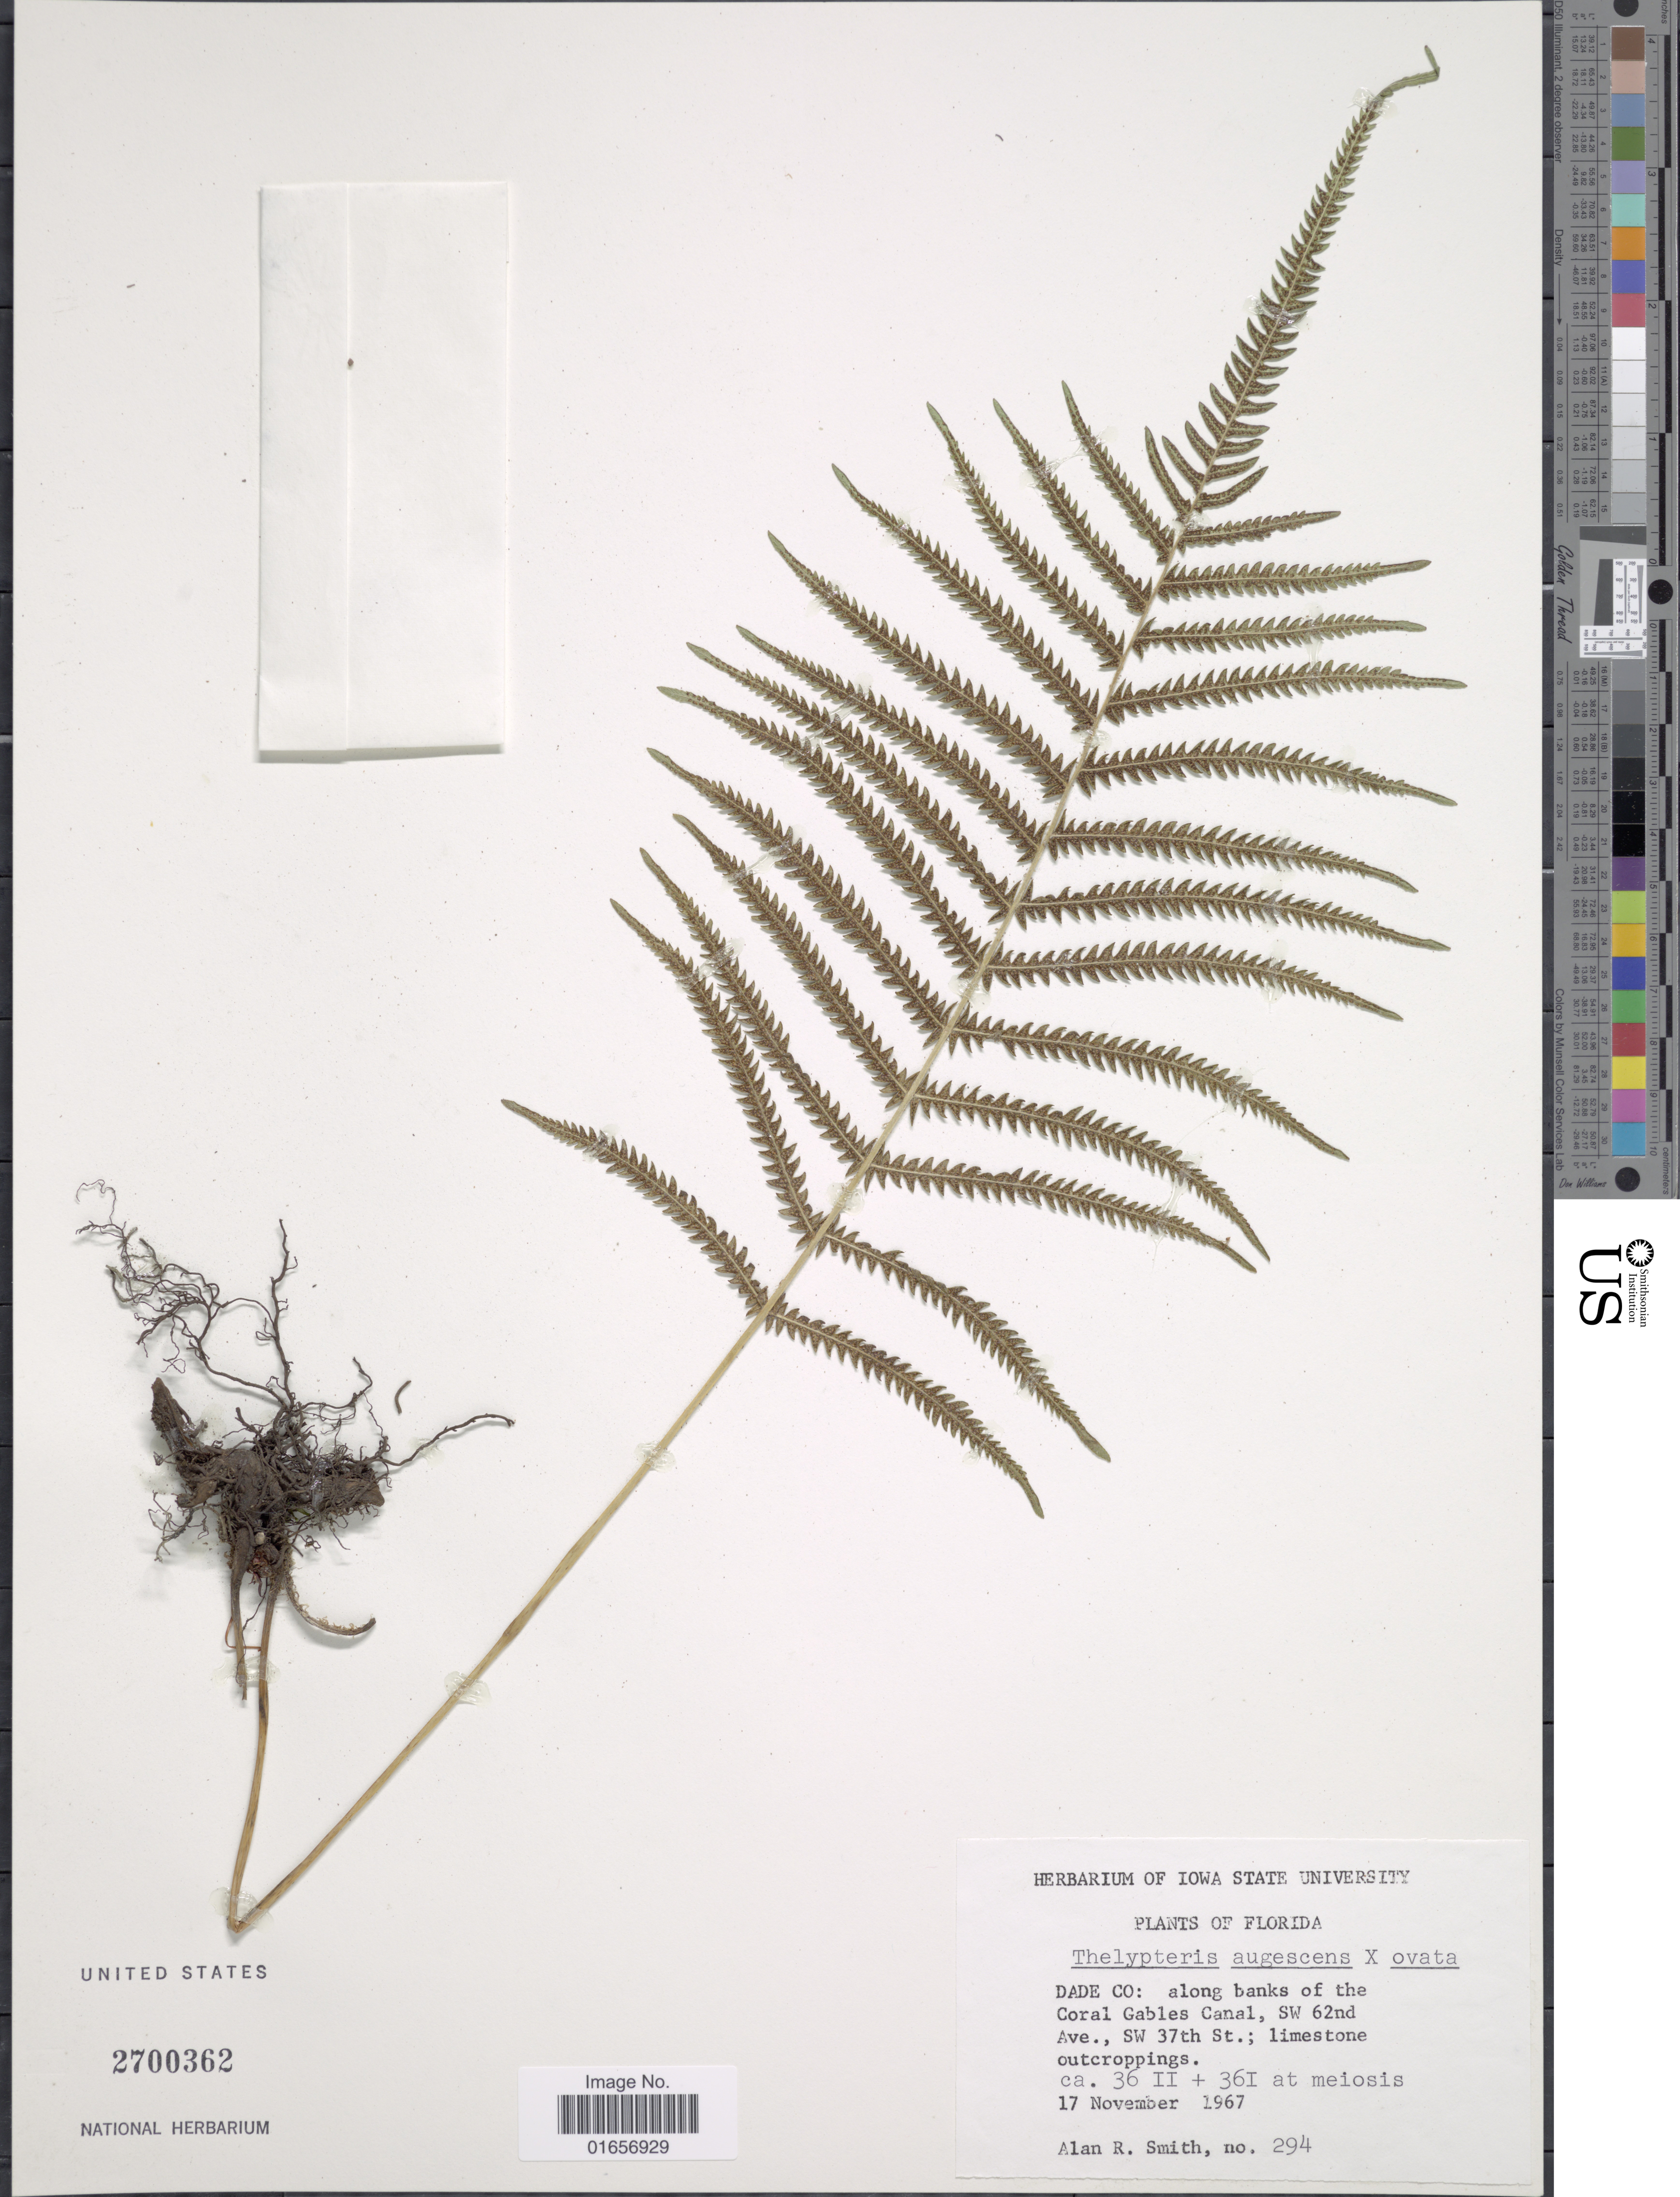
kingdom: Plantae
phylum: Tracheophyta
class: Polypodiopsida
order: Polypodiales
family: Thelypteridaceae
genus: Christella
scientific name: Christella augescens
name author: (Link) Pic. Serm.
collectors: A. R. Smith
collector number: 294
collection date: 1967-11-17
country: United States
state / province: Florida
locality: Dade Co: along banks of the Coral Gables Canal, SW 62nd Ave., SW 37th St.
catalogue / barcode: US 2700362